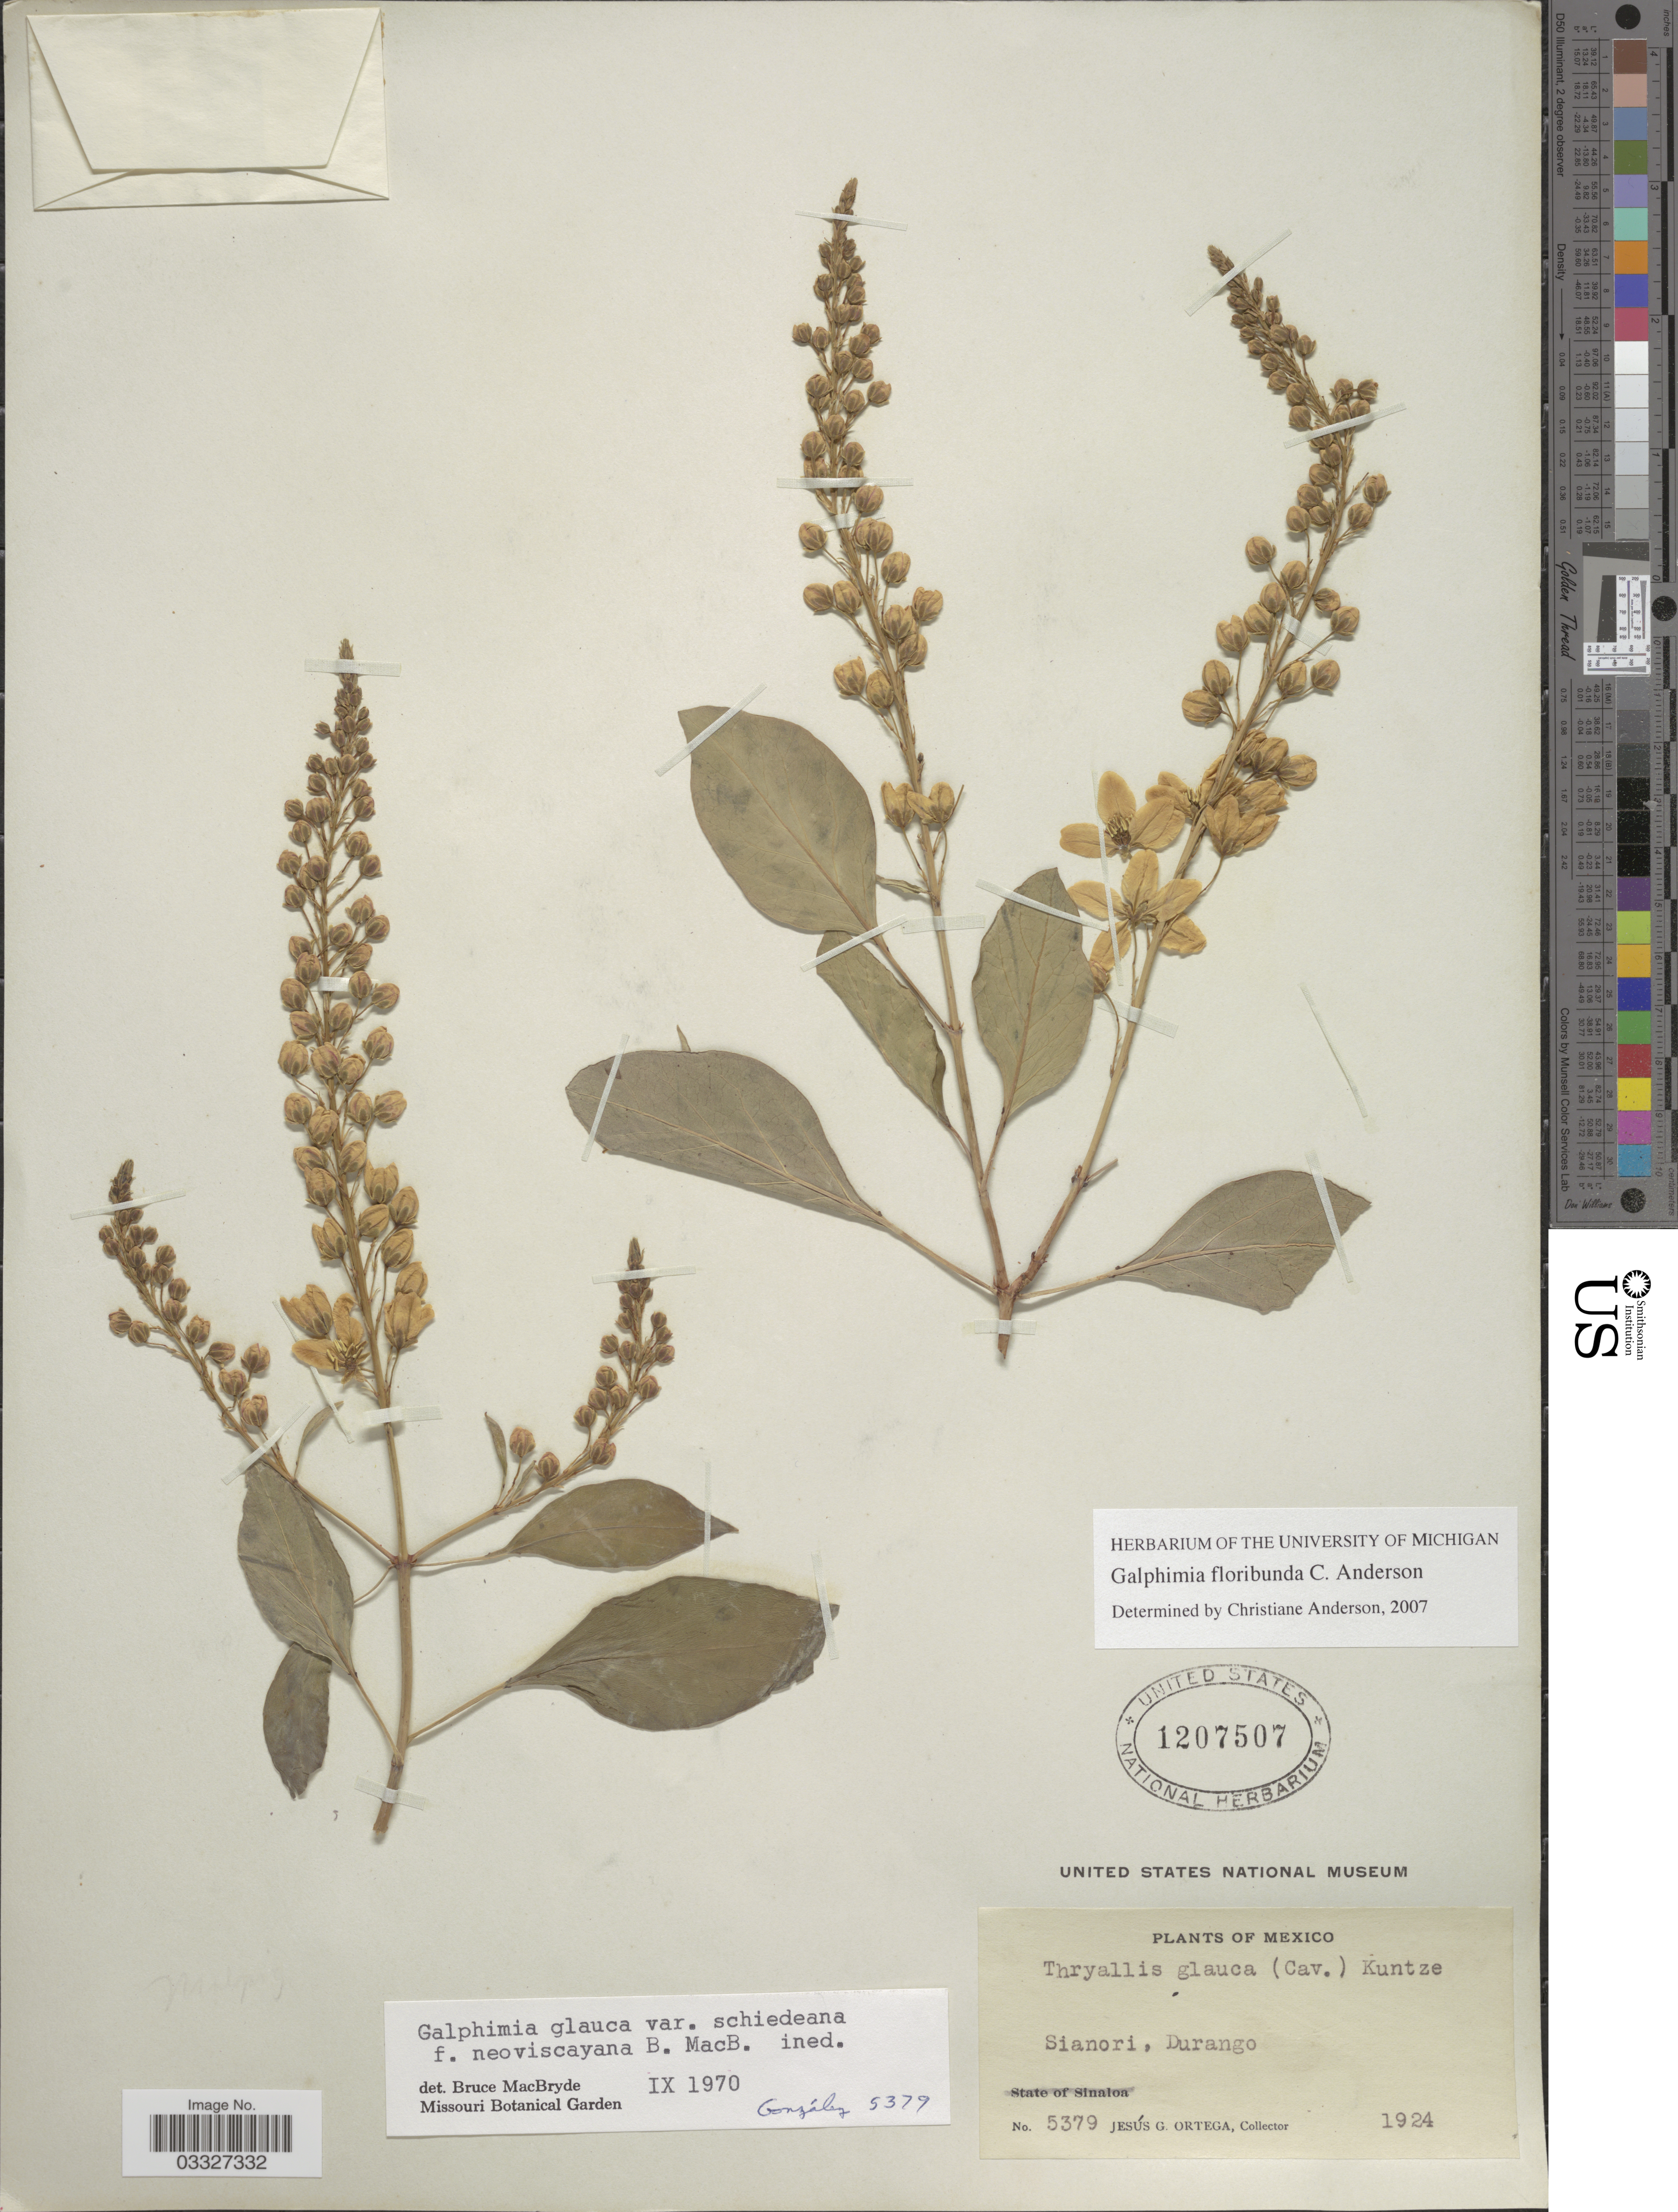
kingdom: Plantae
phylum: Tracheophyta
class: Magnoliopsida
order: Malpighiales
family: Malpighiaceae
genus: Galphimia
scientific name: Galphimia floribunda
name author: C. Anderson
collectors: J. Ortega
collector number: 5379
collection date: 1924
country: Mexico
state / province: Durango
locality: Sianori.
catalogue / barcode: US 1207507